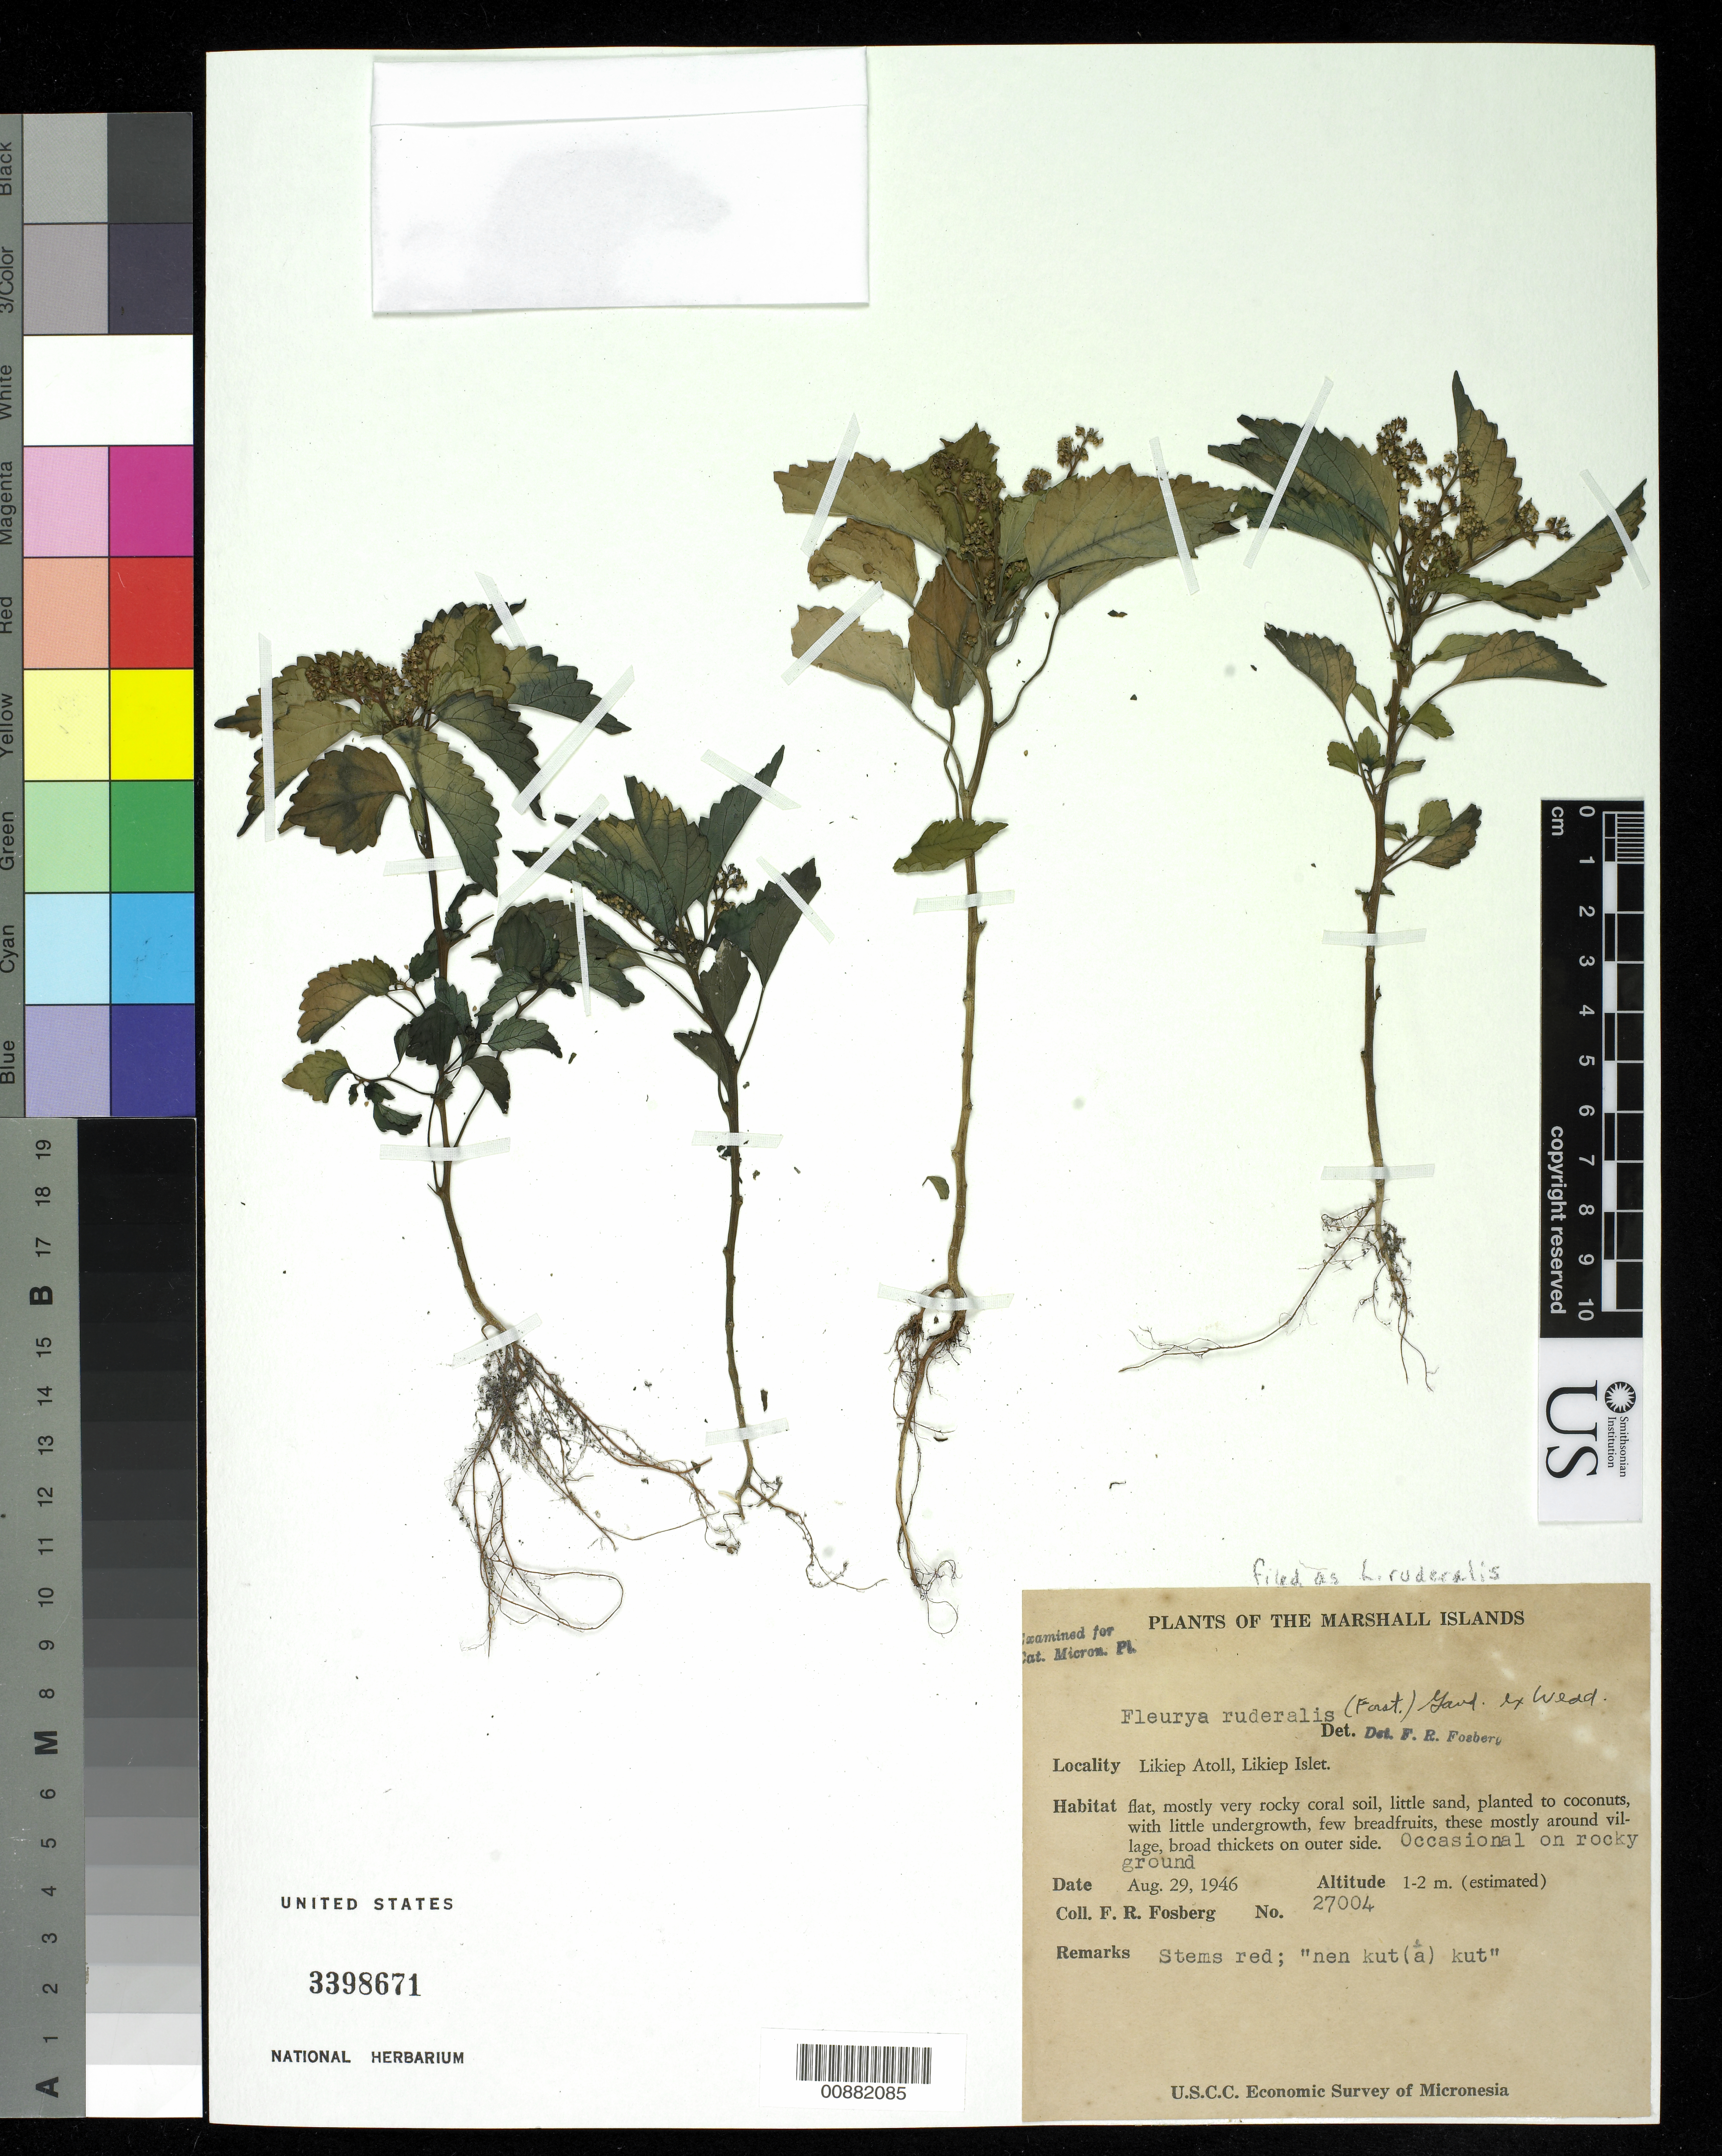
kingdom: Plantae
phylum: Tracheophyta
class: Magnoliopsida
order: Rosales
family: Urticaceae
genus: Laportea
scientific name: Laportea ruderalis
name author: (G. Forst.) Chew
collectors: F. R. Fosberg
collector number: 27004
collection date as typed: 29 Aug 1946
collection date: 1946-08-29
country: Marshall Islands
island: Likiep Atoll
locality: Likiep Islet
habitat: Occasional on rocky ground. Flat, mostly ver yrocky coral soil, little sand, planted to coconuts, with little undergrowth.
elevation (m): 1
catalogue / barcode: US 3398671